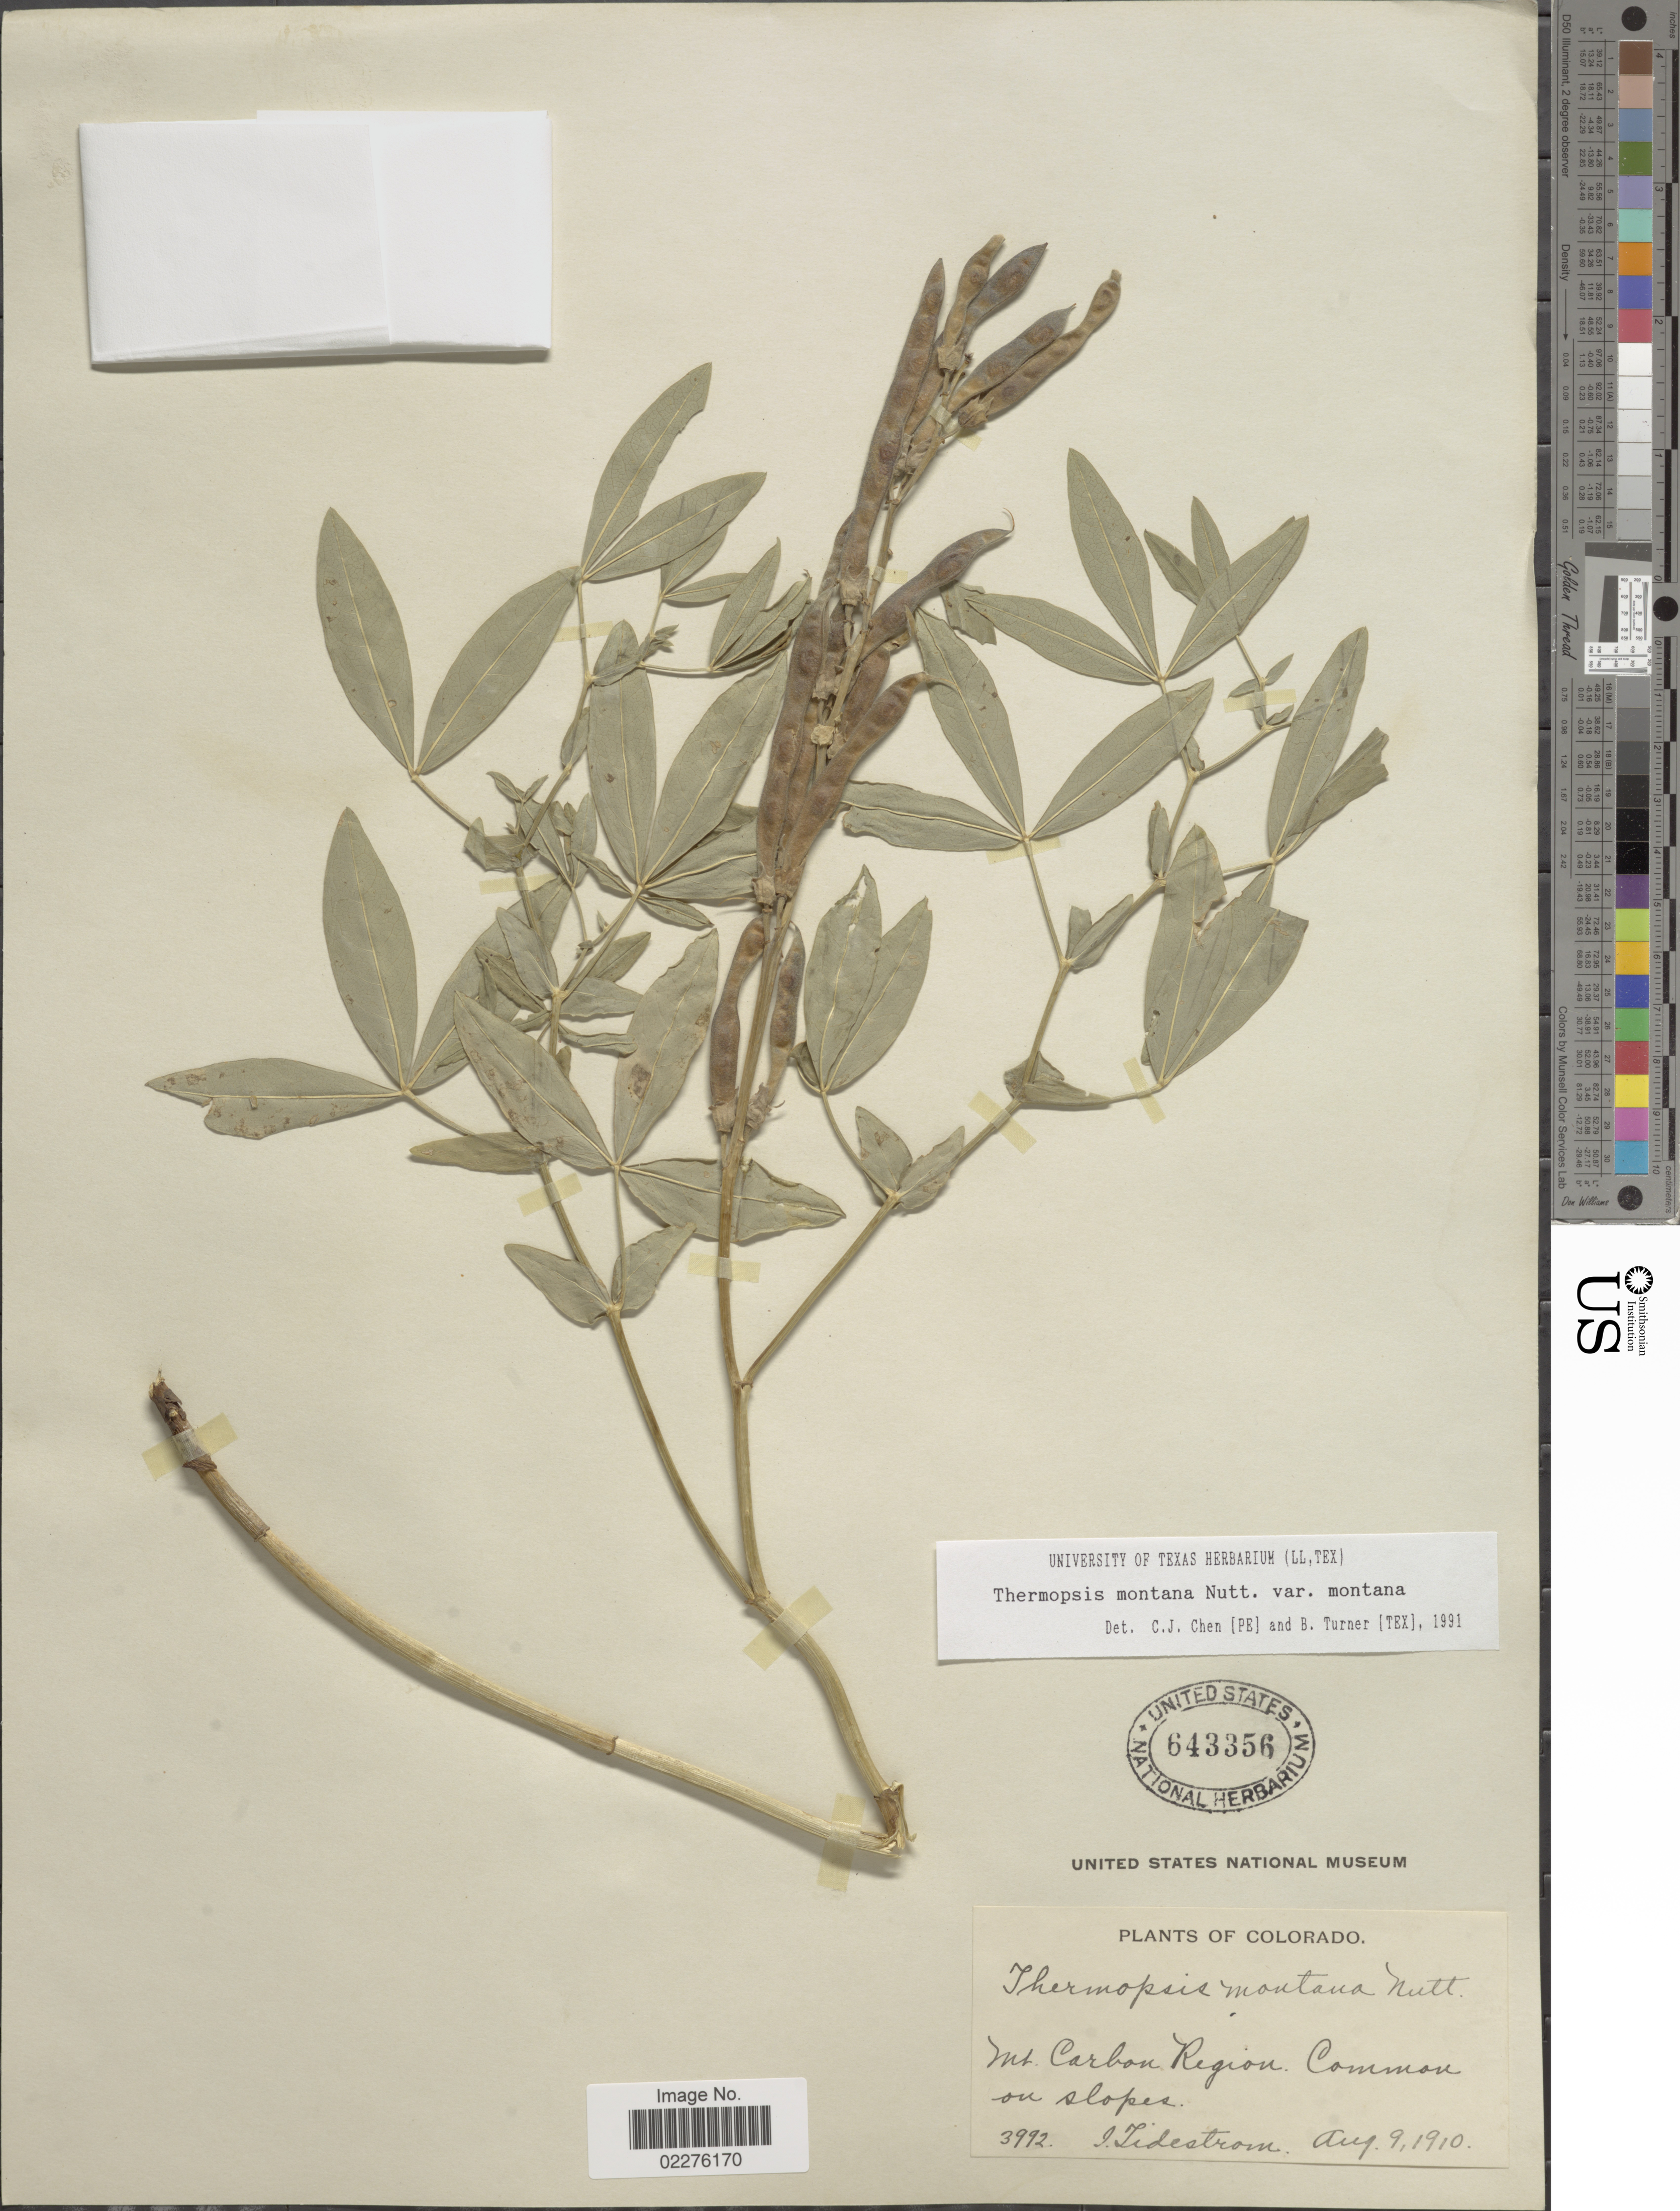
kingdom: Plantae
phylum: Tracheophyta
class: Magnoliopsida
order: Fabales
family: Fabaceae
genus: Thermopsis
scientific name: Thermopsis montana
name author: Nutt.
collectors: I. F. Tidestrom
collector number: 3992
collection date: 1910-08-09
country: United States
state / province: Colorado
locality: Mt Carbon Region. Common on slopes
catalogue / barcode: US 643356